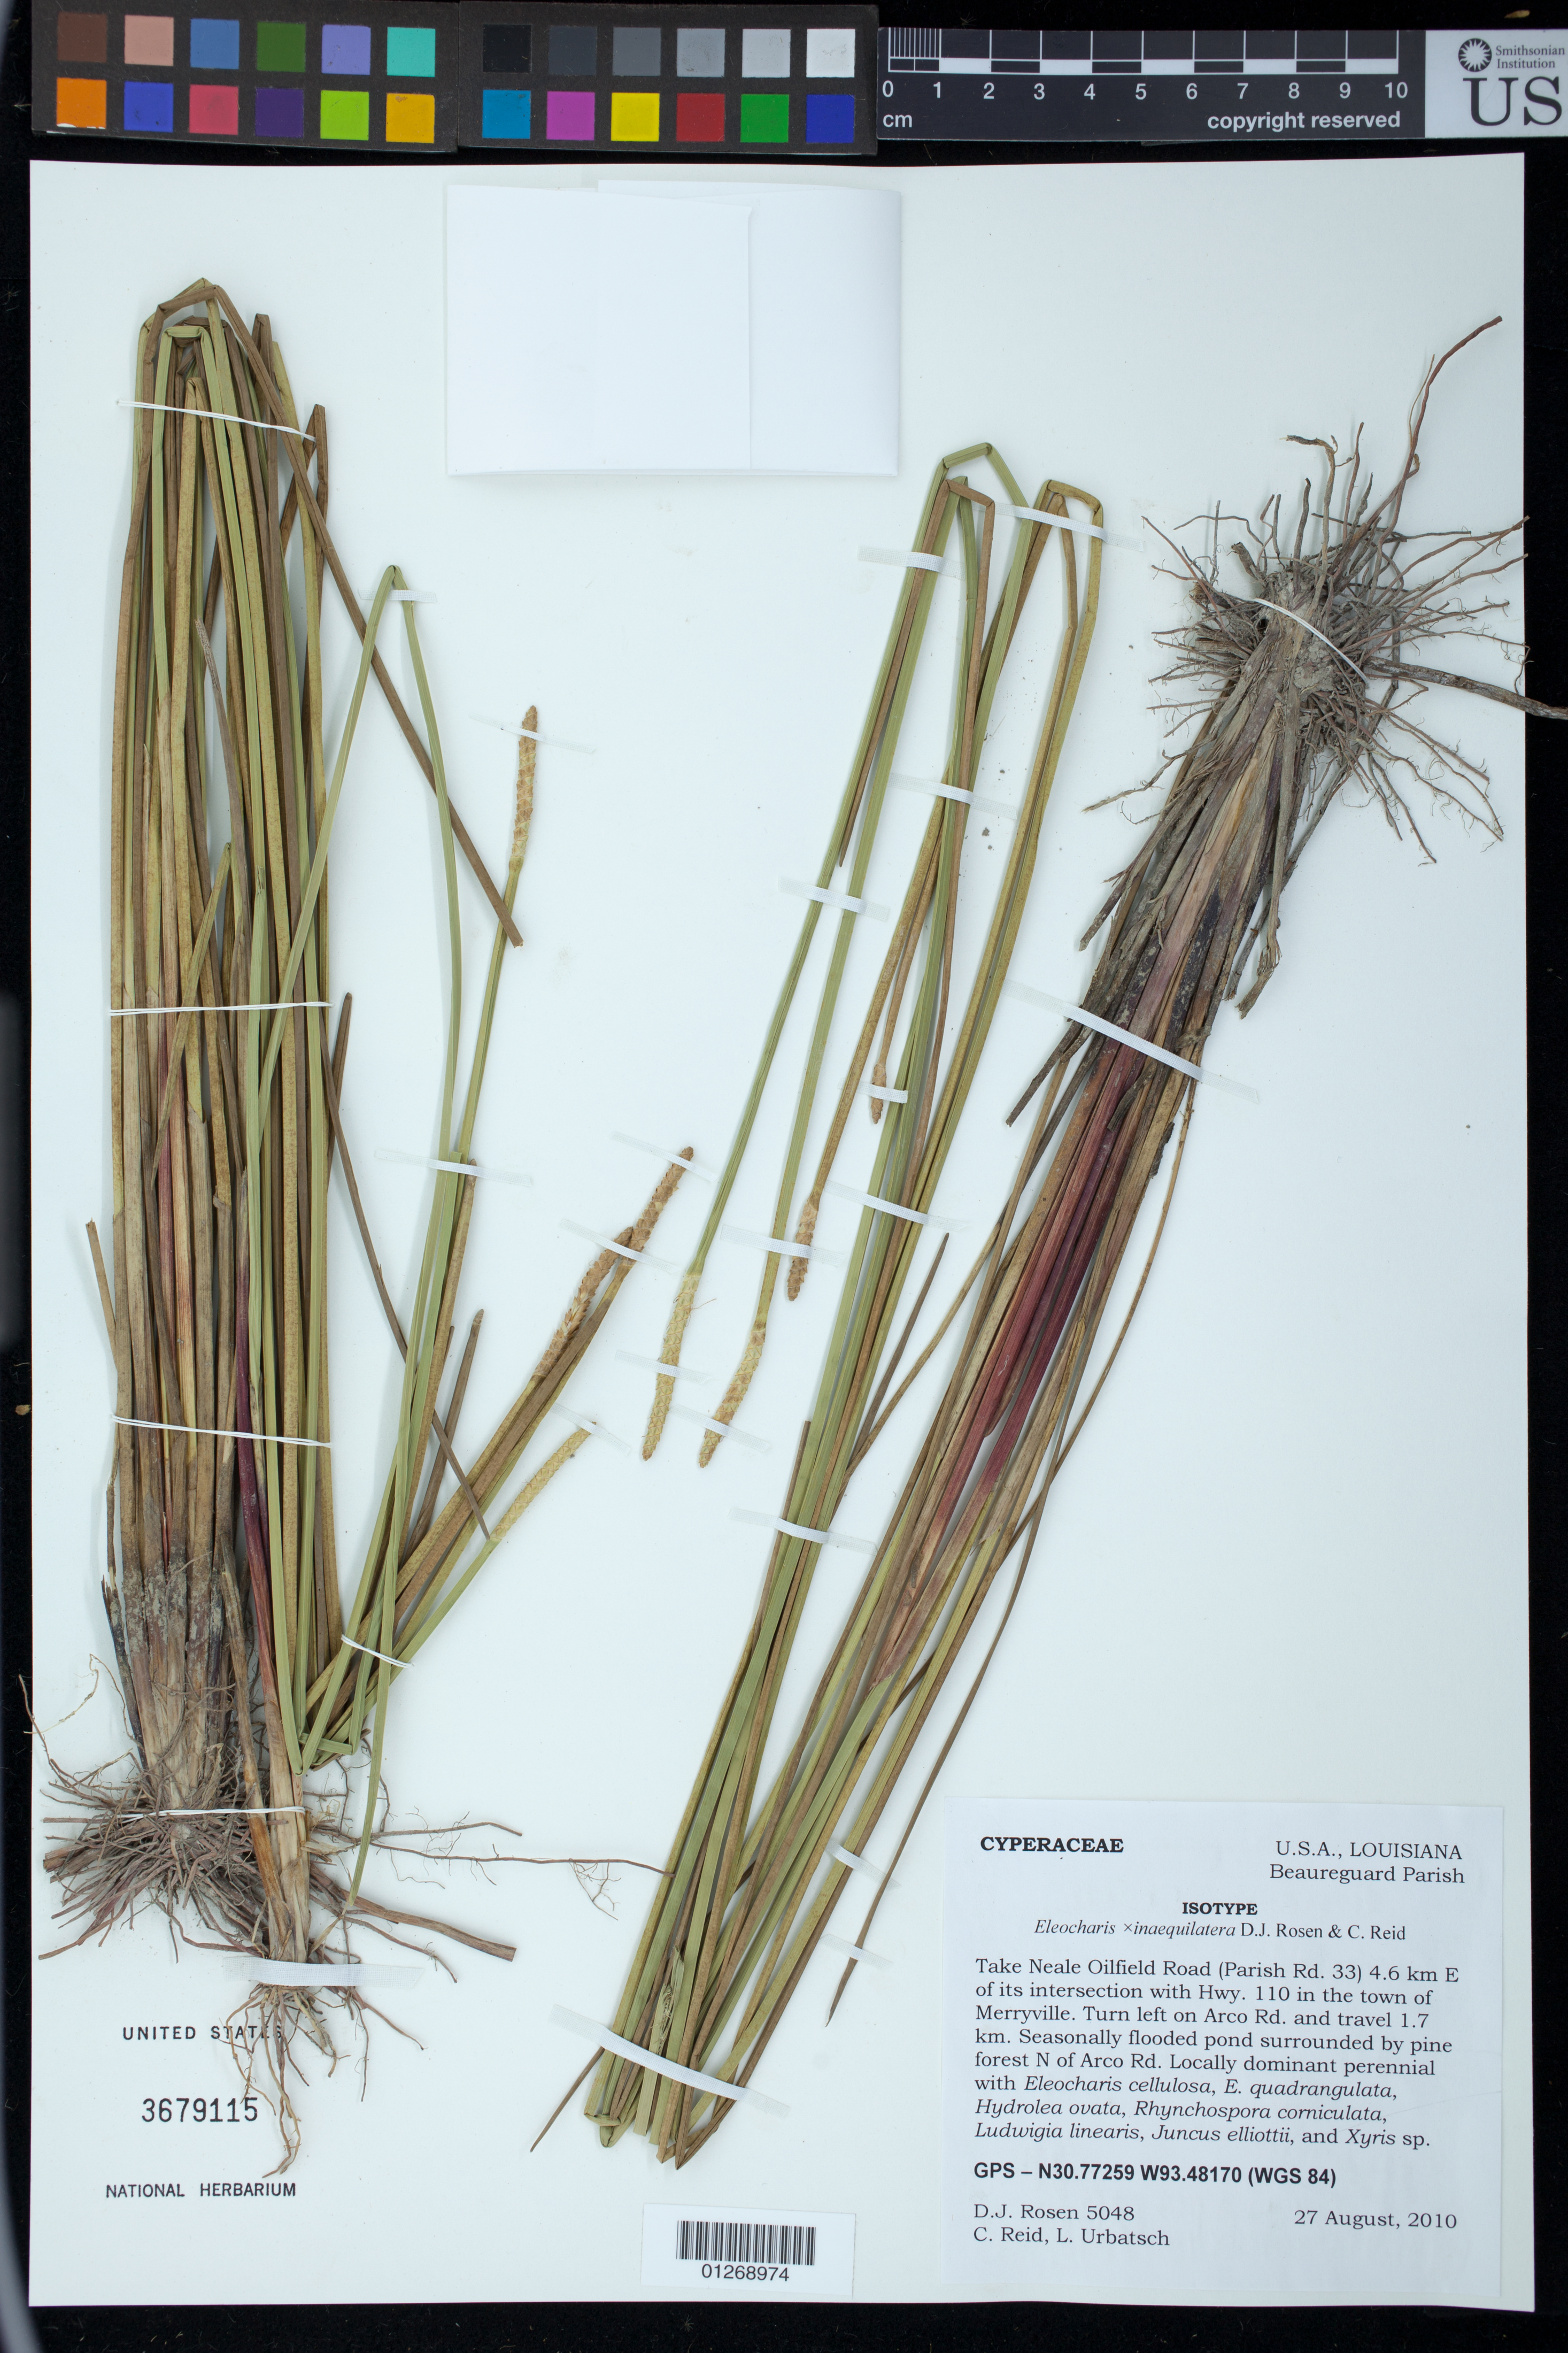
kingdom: Plantae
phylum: Tracheophyta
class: Liliopsida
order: Poales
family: Cyperaceae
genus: Eleocharis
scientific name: Eleocharis x inaequilatera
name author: D.J. Rosen & Chr. Reid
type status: Isotype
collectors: D. J. Rosen, C. Reid & L. Urbatsch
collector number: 5048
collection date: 2010-08-27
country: United States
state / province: Louisiana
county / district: Beaureguard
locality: Beaureguard Parish. Take Neale Oilfield Road (Parish Rd. 33) 4.6 km E of its intersection with Hwy. 110 in the town of Merryville. Turn left on Arco Rd. and travel 1.7 km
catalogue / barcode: US 3679115